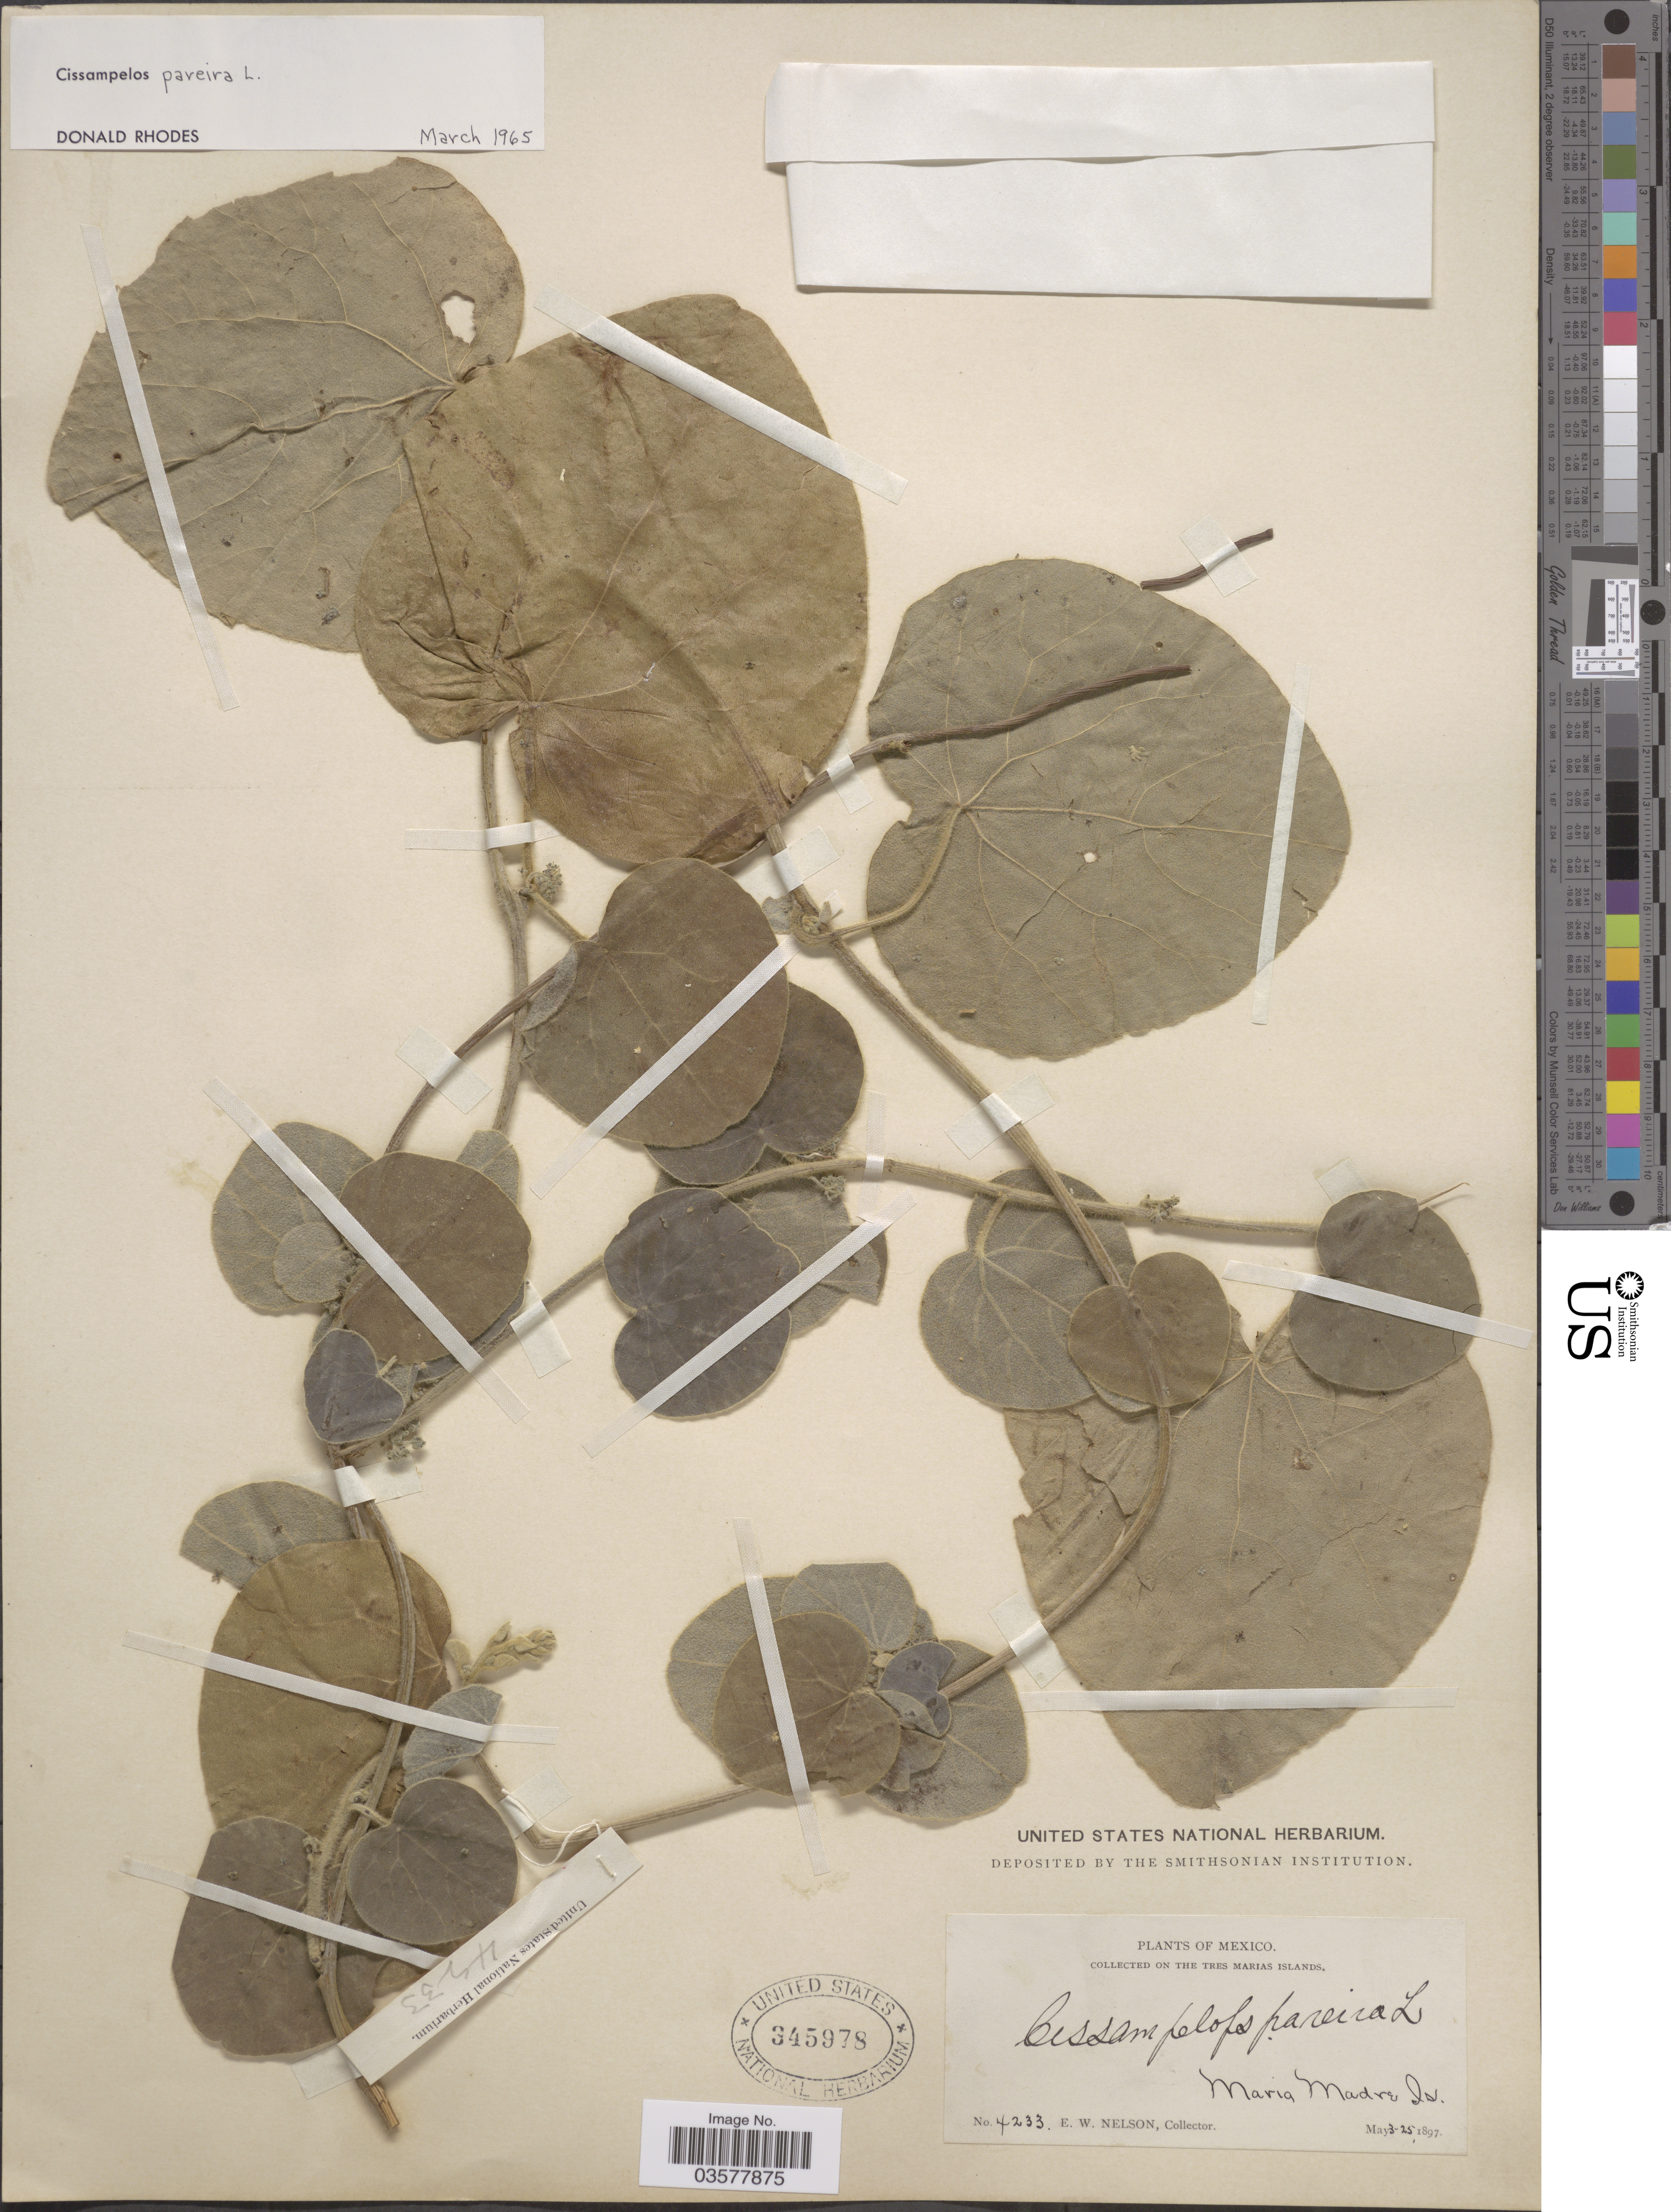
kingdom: Plantae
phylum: Tracheophyta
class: Magnoliopsida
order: Ranunculales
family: Menispermaceae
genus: Cissampelos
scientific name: Cissampelos pareira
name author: L.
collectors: E. W. Nelson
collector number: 4233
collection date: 1897-05-03/1897-05-25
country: Mexico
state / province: Nayarit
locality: The Tres Marias Islands. Maria Madre Is.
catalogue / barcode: US 345978